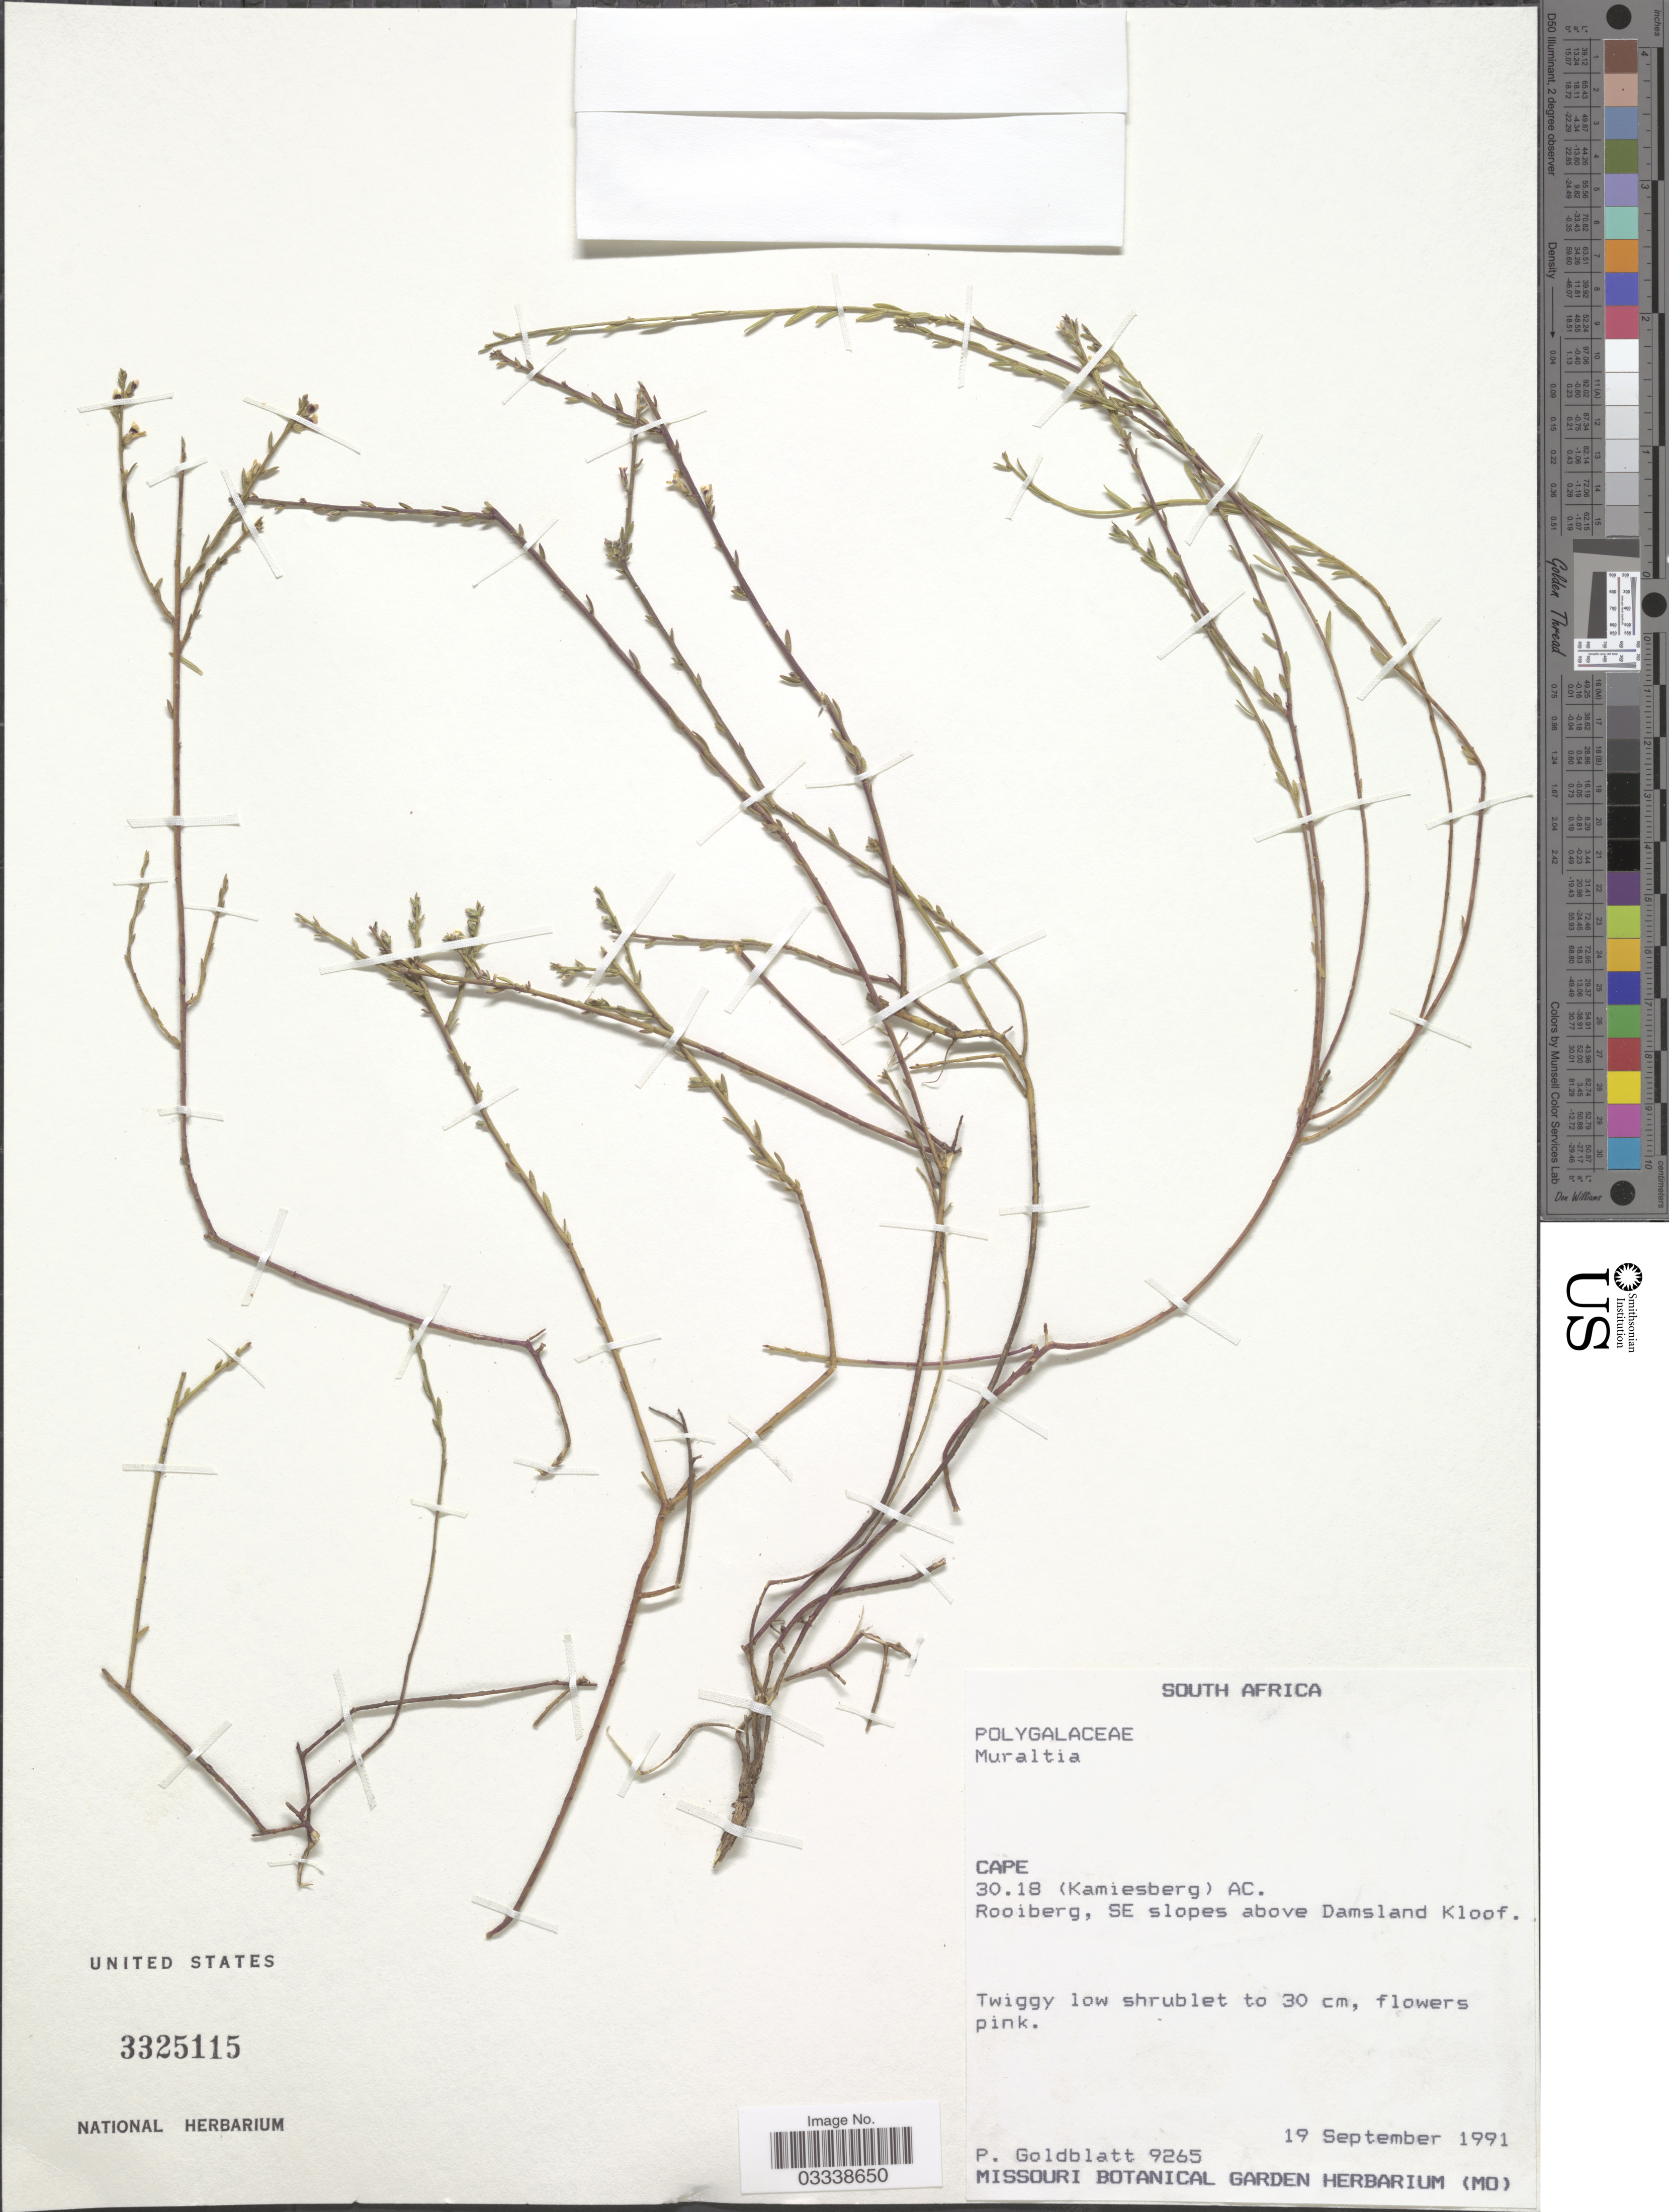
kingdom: Plantae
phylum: Tracheophyta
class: Magnoliopsida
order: Fabales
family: Polygalaceae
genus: Muraltia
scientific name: Muraltia sp.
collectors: P. Goldblatt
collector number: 9265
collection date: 1991-09-19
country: South Africa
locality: Cape, 30.18 (Kamiesberg) AC. Rooiberg, SE slopes above Damsland Kloof.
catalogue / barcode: US 3325115